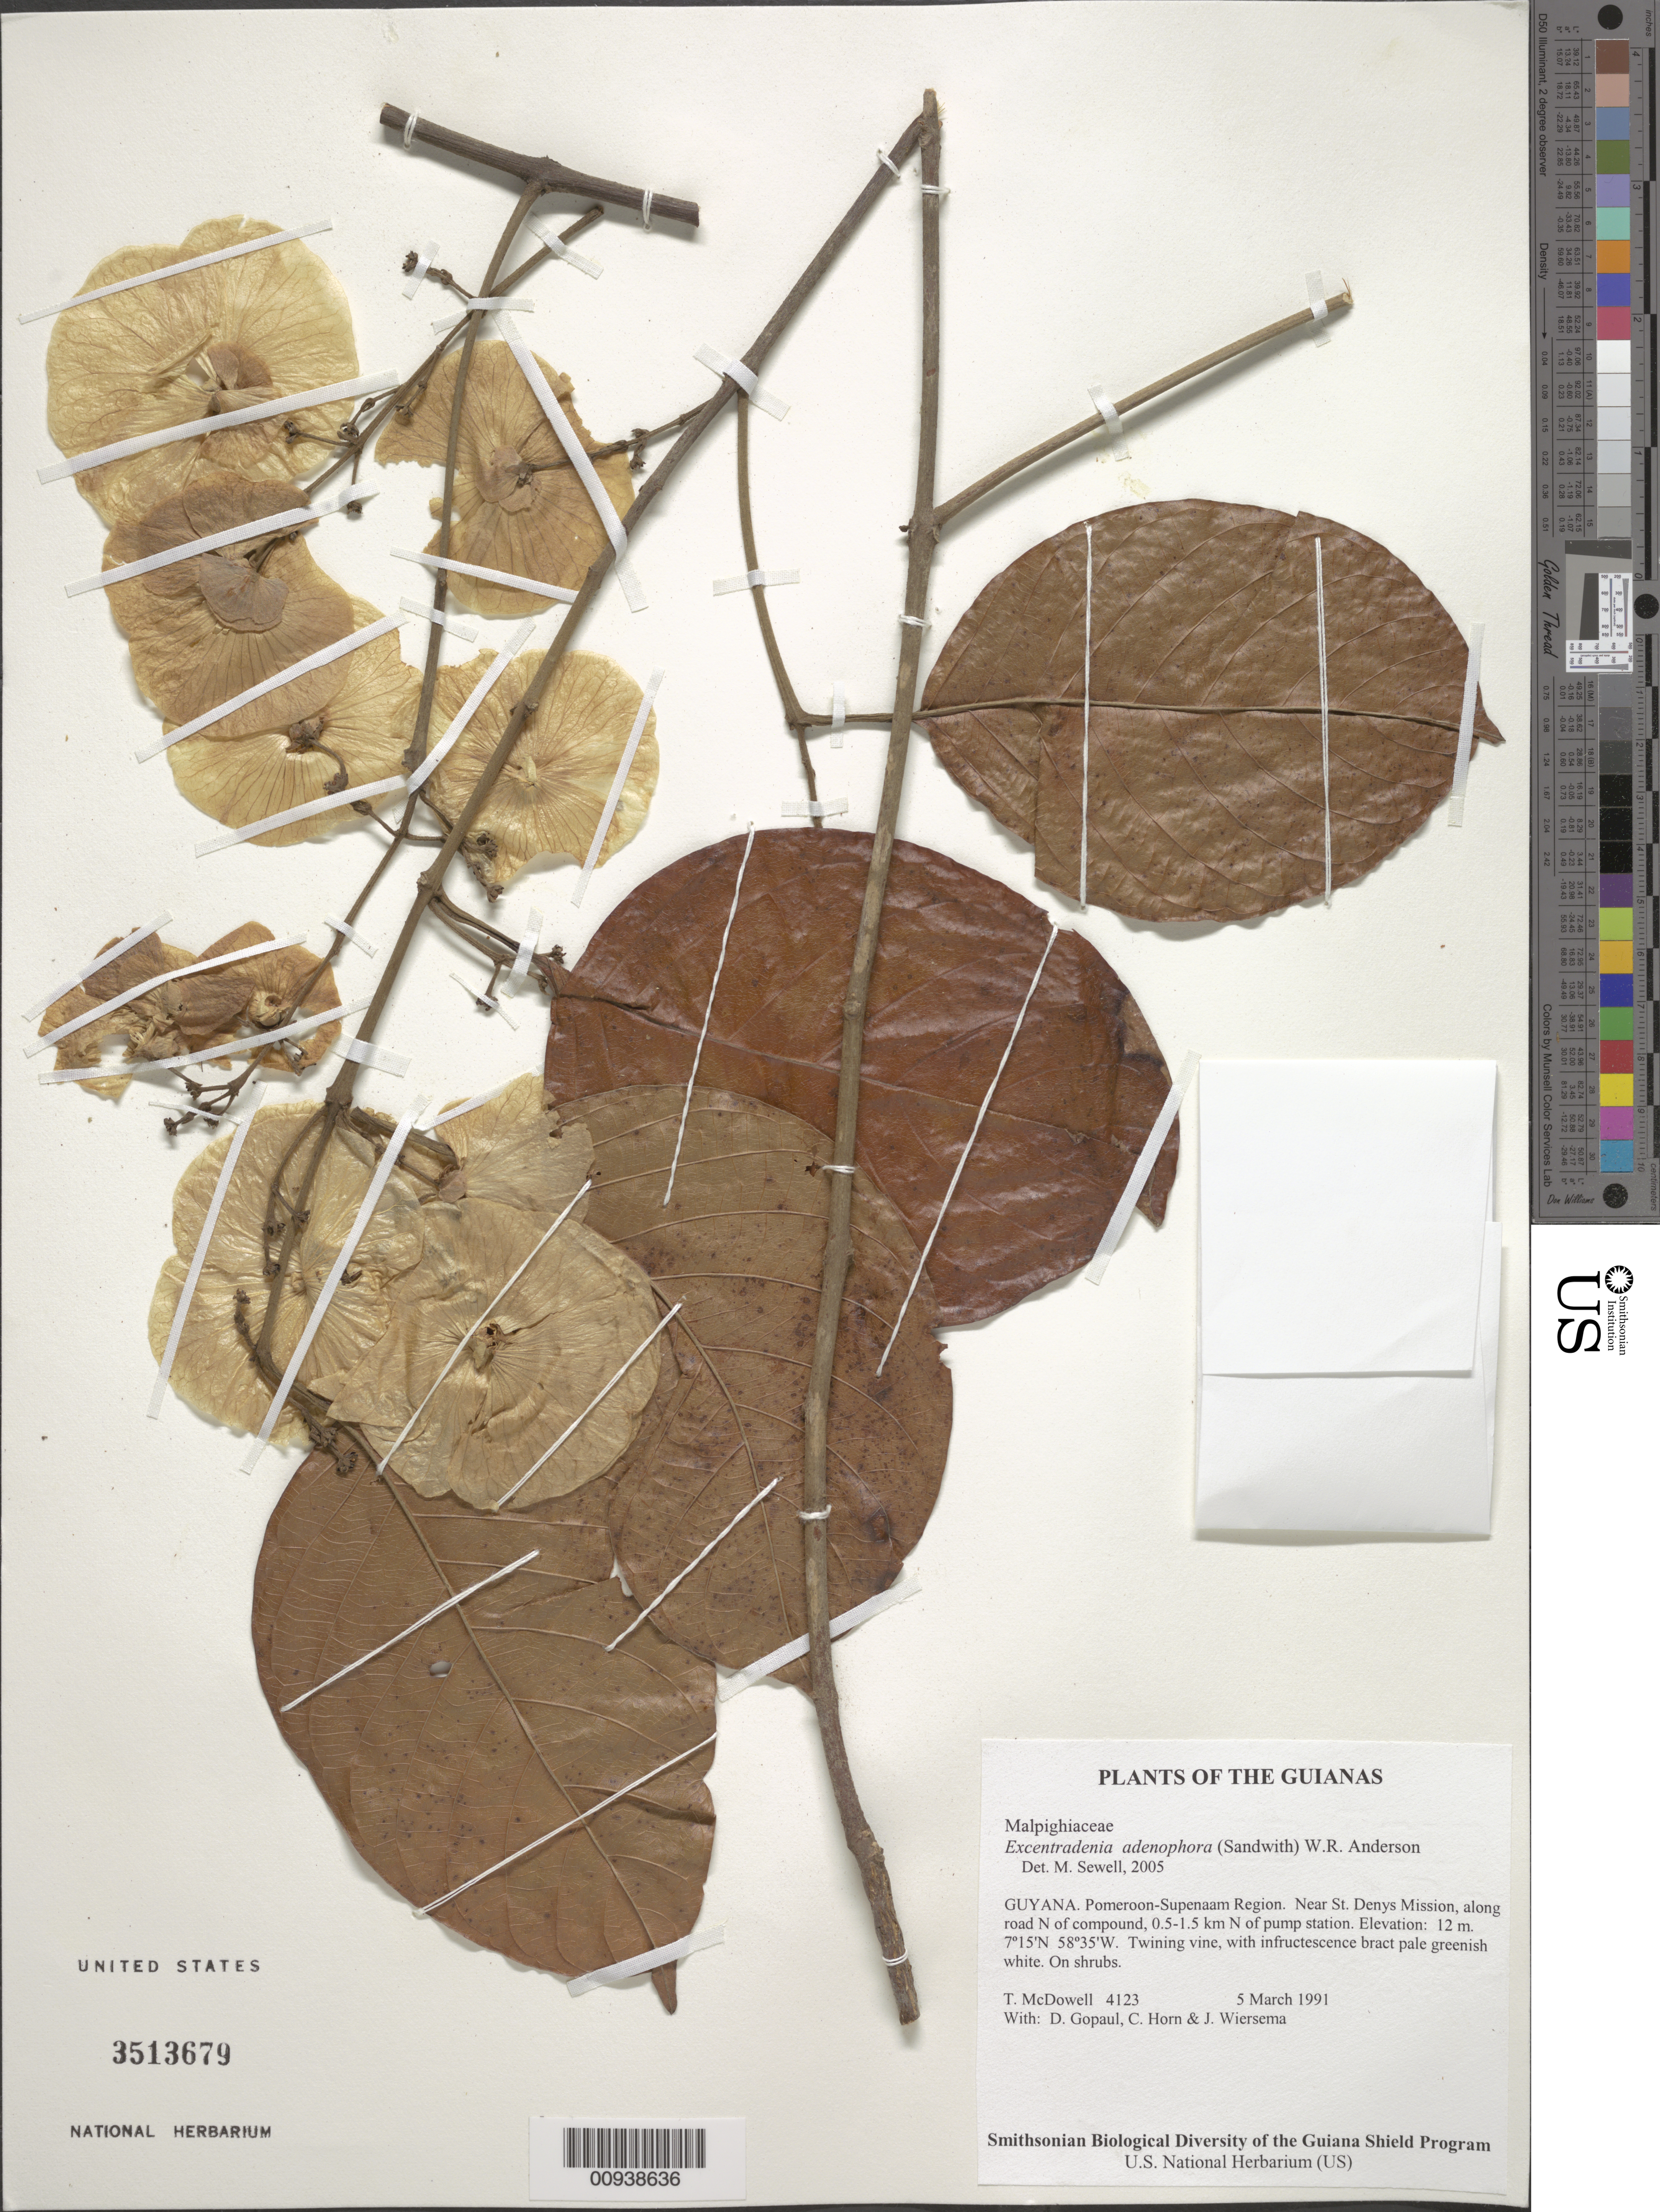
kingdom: Plantae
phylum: Tracheophyta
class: Magnoliopsida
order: Malpighiales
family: Malpighiaceae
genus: Excentradenia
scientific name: Excentradenia adenophora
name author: (Sandwith) W.R. Anderson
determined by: Sewell, M.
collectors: T. McDowell, D. Gopaul, C. N. Horn & J. H. Wiersema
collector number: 4123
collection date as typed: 5 March 1991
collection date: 1991-03-05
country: Guyana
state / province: Pomeroon-Supenaam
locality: Near St. Denys Mission, along road N of compound, 0.5-1.5 km N of pump station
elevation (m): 12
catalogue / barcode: US 3513679